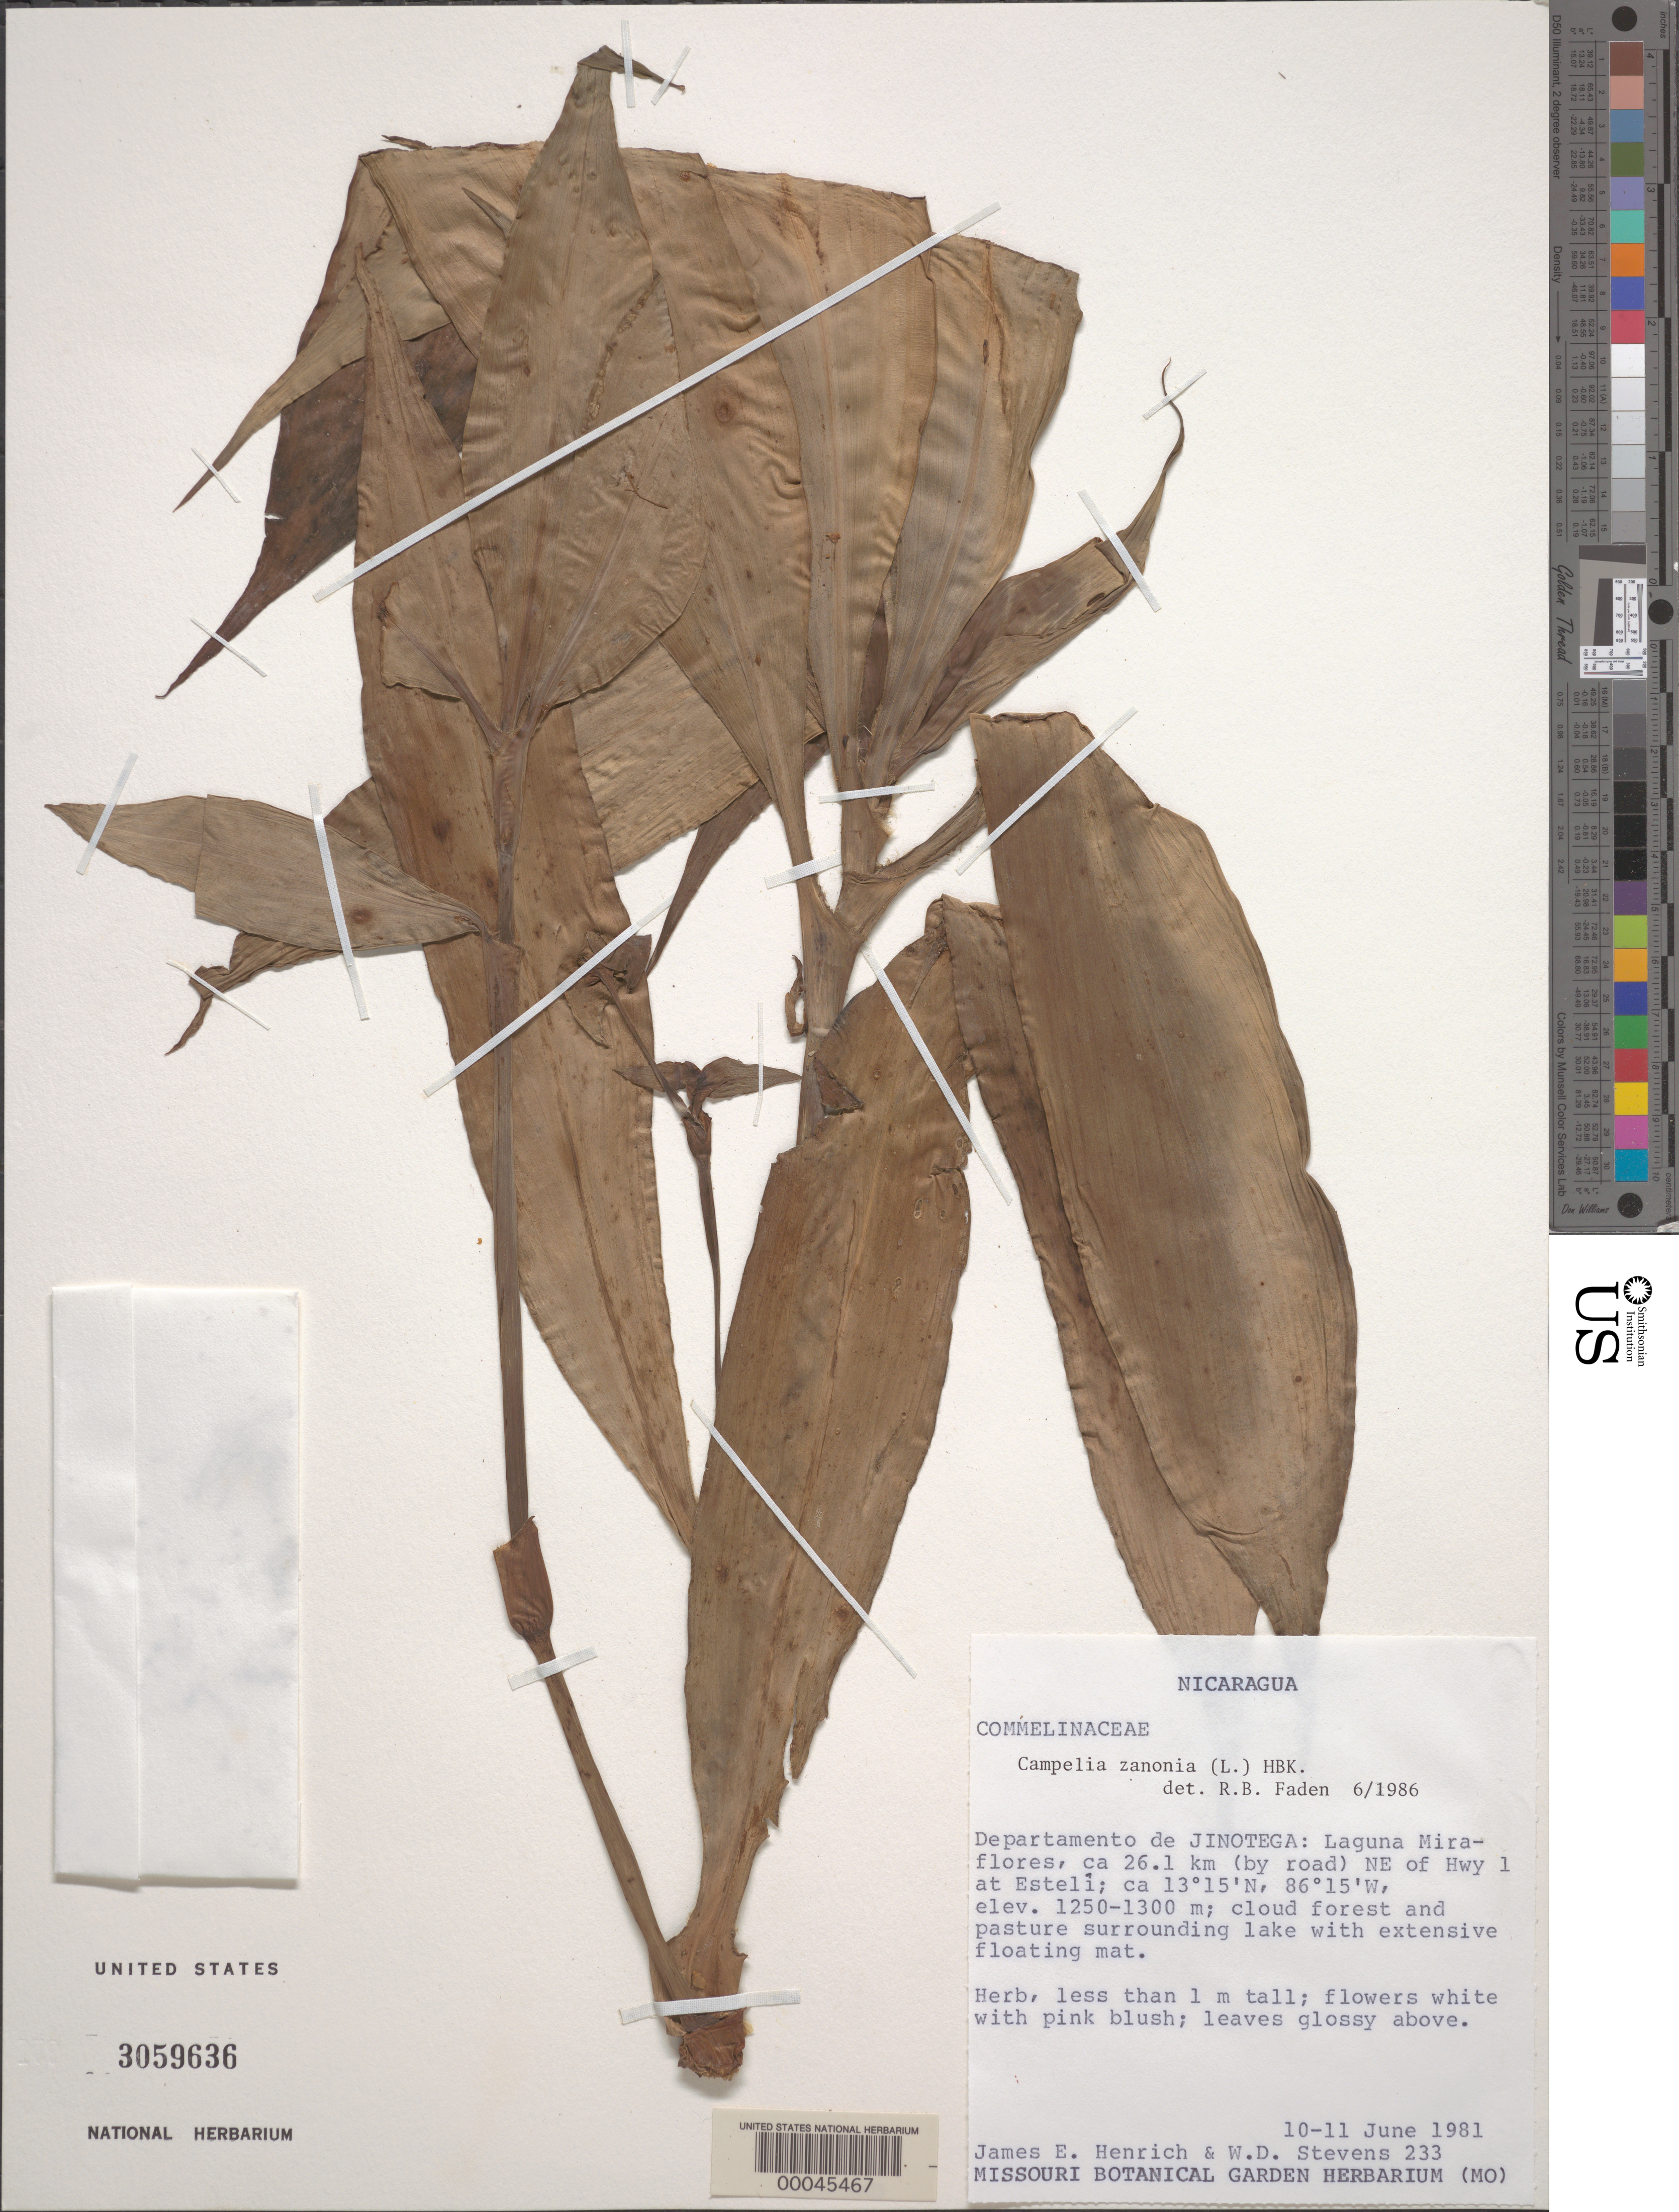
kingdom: Plantae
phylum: Tracheophyta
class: Liliopsida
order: Commelinales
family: Commelinaceae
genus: Tradescantia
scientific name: Tradescantia zanonia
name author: (L.) Sw.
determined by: Faden, Robert B., (US), Smithsonian Institution - National Museum of Natural History (UNITED STATES)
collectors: J. Henrich & W. D. Stevens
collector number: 233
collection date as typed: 10 Jun 1981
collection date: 1981-06-10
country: Nicaragua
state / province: Jinotega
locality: Laguna miraflores, ne of hwy at esteli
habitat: Cloud forest and pasture surrounding lake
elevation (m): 1250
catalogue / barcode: US 3059636